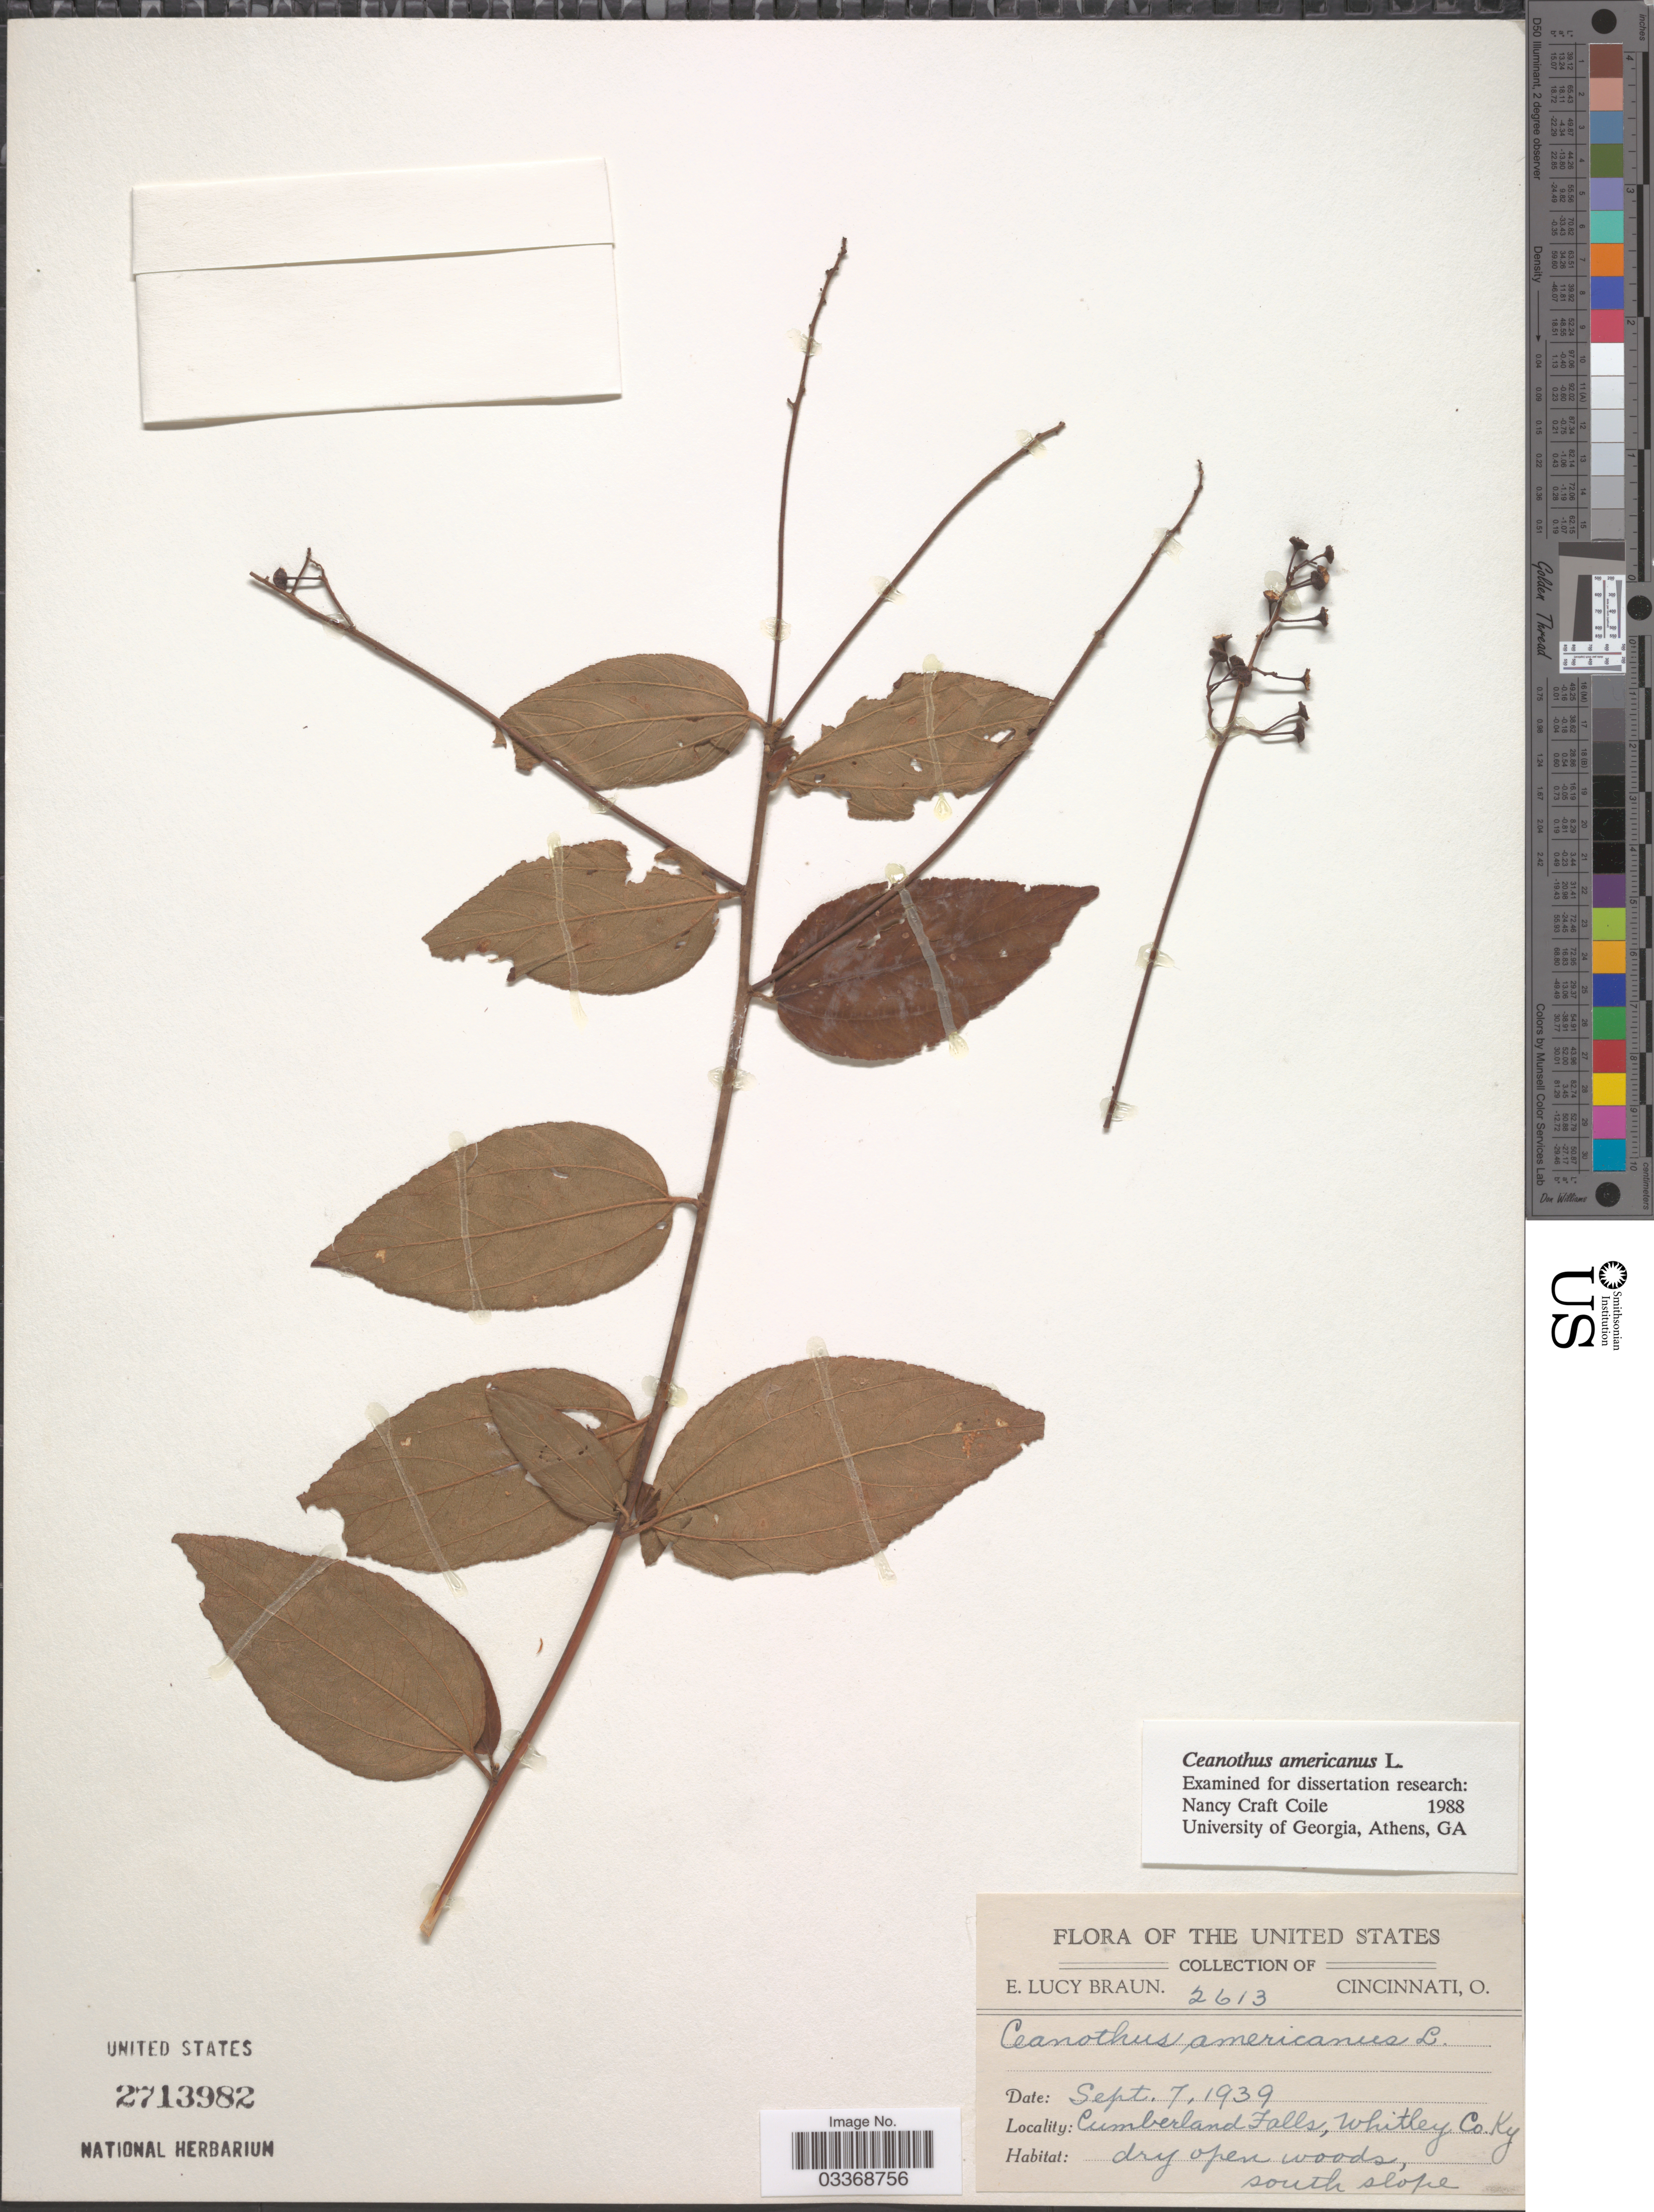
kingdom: Plantae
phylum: Tracheophyta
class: Magnoliopsida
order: Rosales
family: Rhamnaceae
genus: Ceanothus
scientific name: Ceanothus americanus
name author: L.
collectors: E. L. Braun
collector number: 2613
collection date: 1939-09-07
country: United States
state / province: Kentucky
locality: Cumberland Falls, Whitley Co.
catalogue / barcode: US 2713982